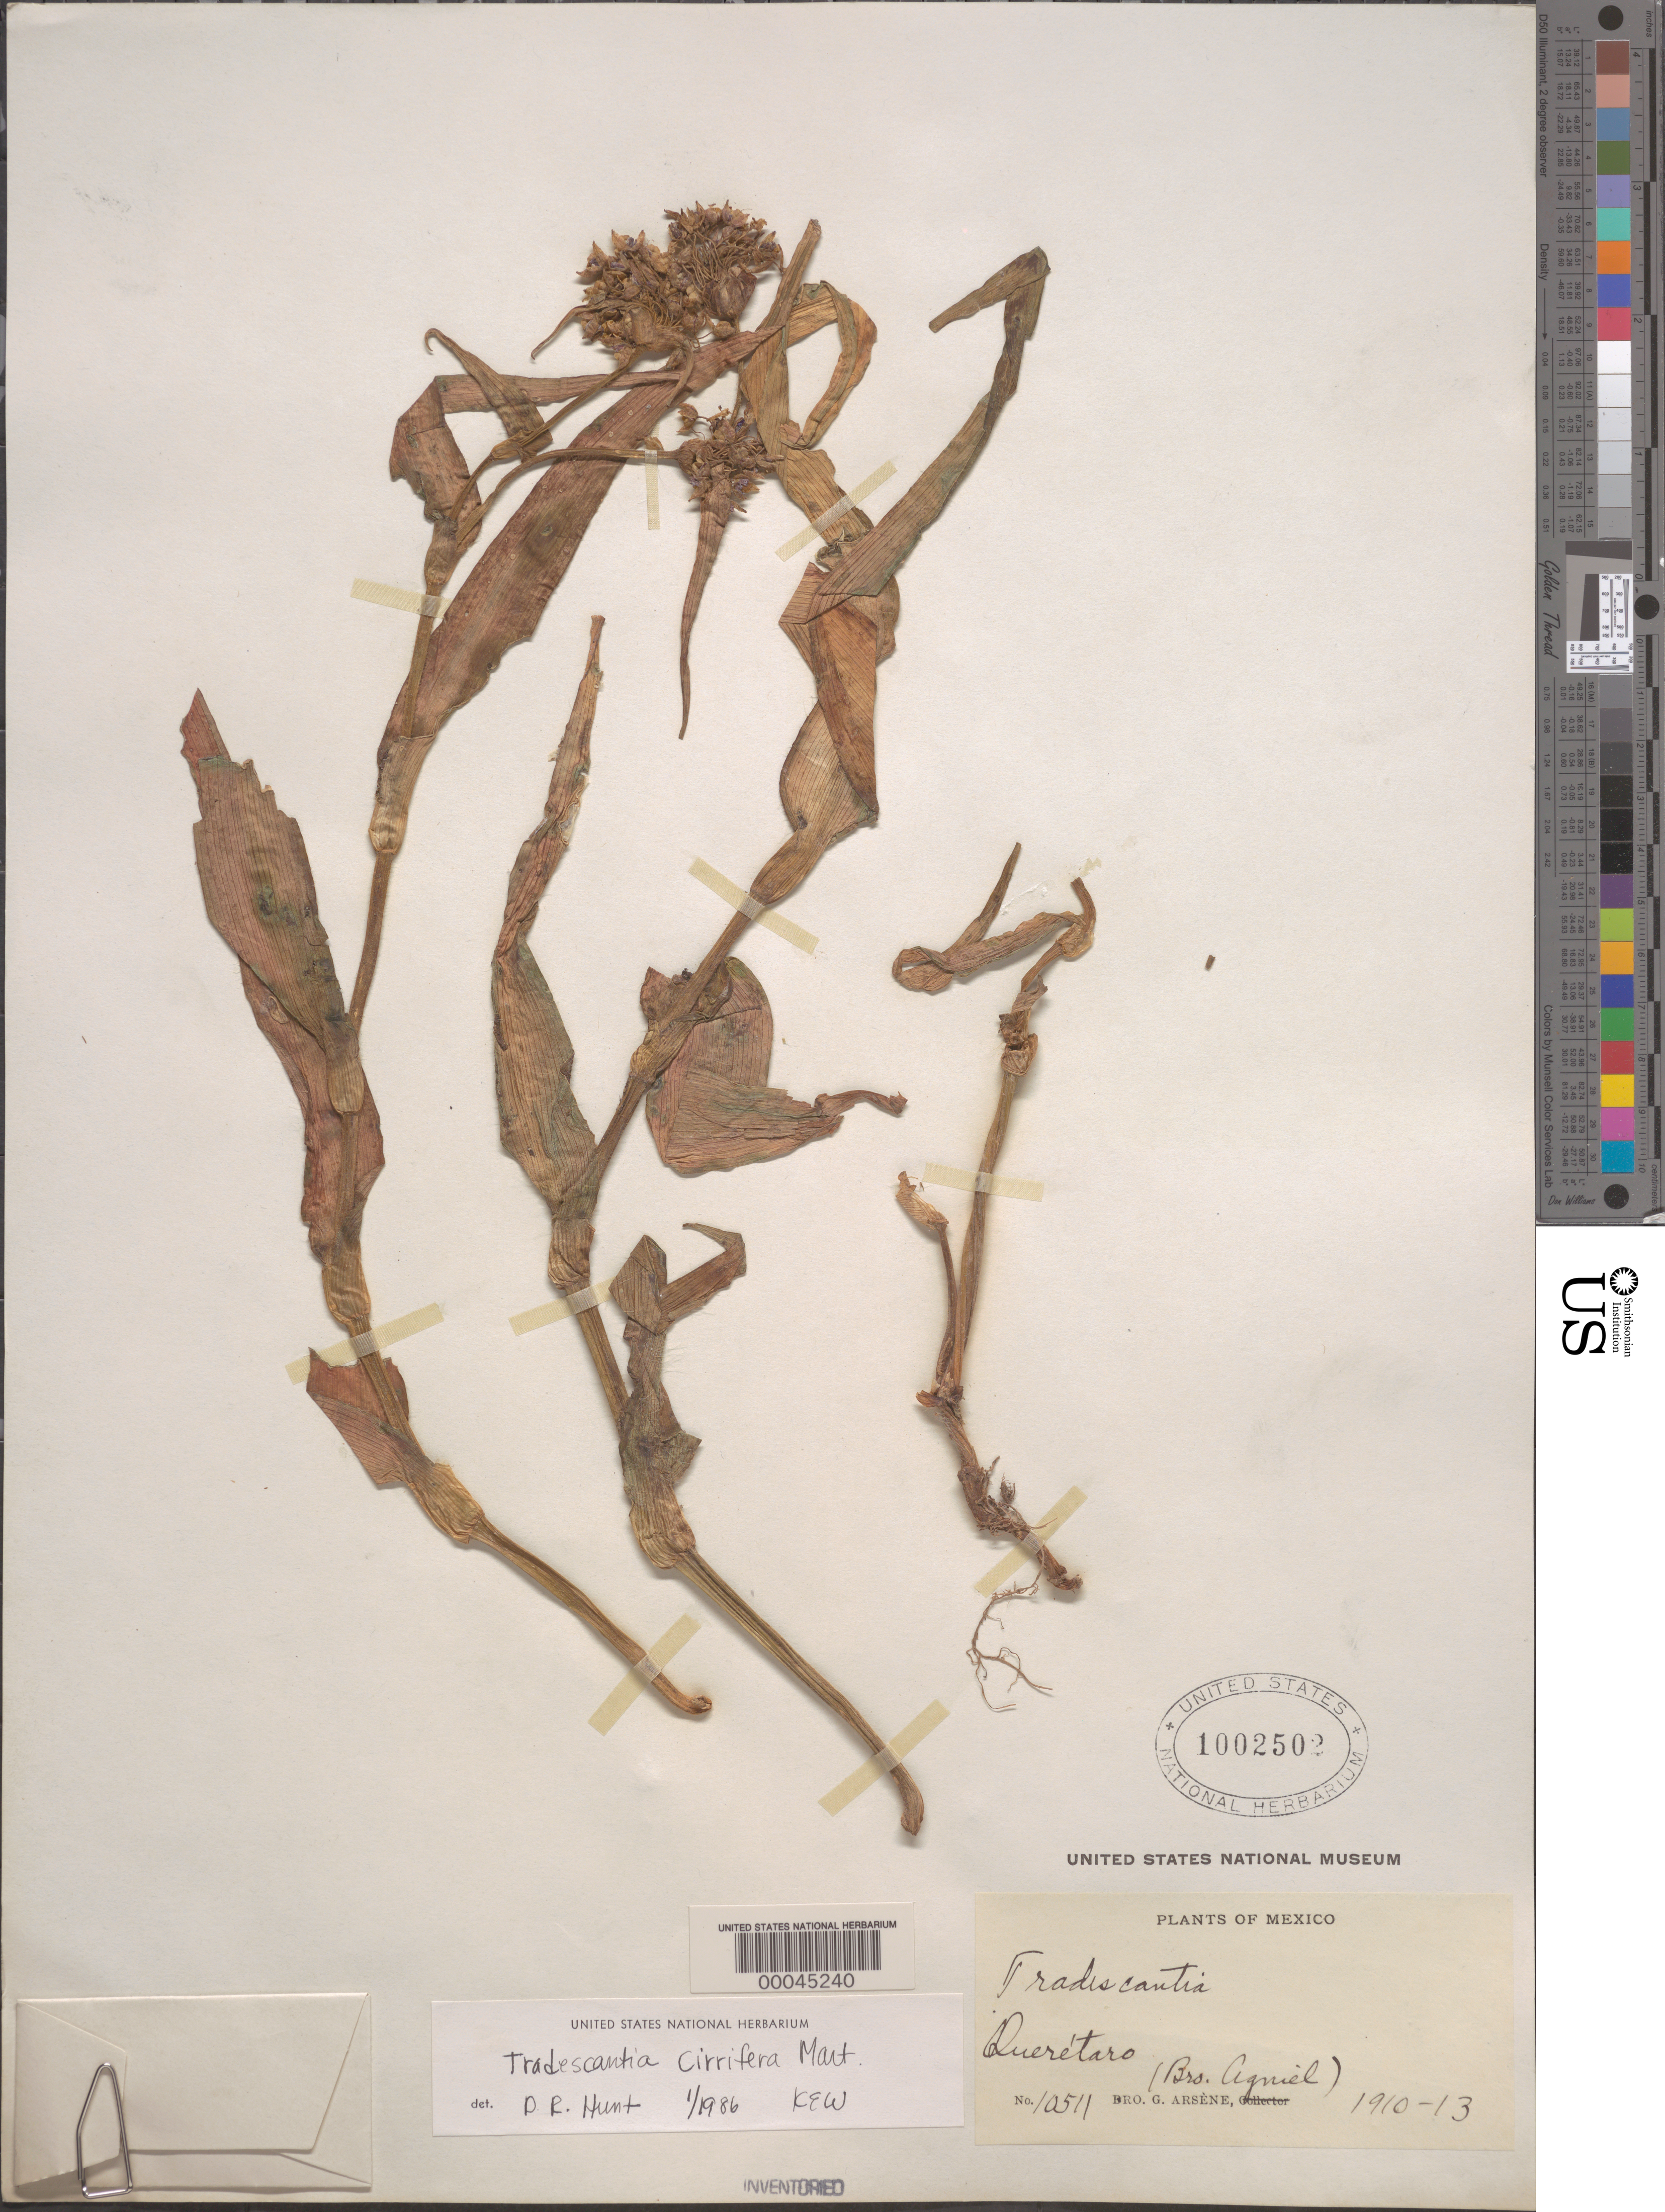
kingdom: Plantae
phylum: Tracheophyta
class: Liliopsida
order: Commelinales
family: Commelinaceae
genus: Tradescantia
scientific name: Tradescantia cirrifera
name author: Mart.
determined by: Hunt, D. R.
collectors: Bro. G. Arsène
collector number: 10511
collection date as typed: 1910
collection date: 1910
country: Mexico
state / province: Querétaro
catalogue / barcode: US 1002502